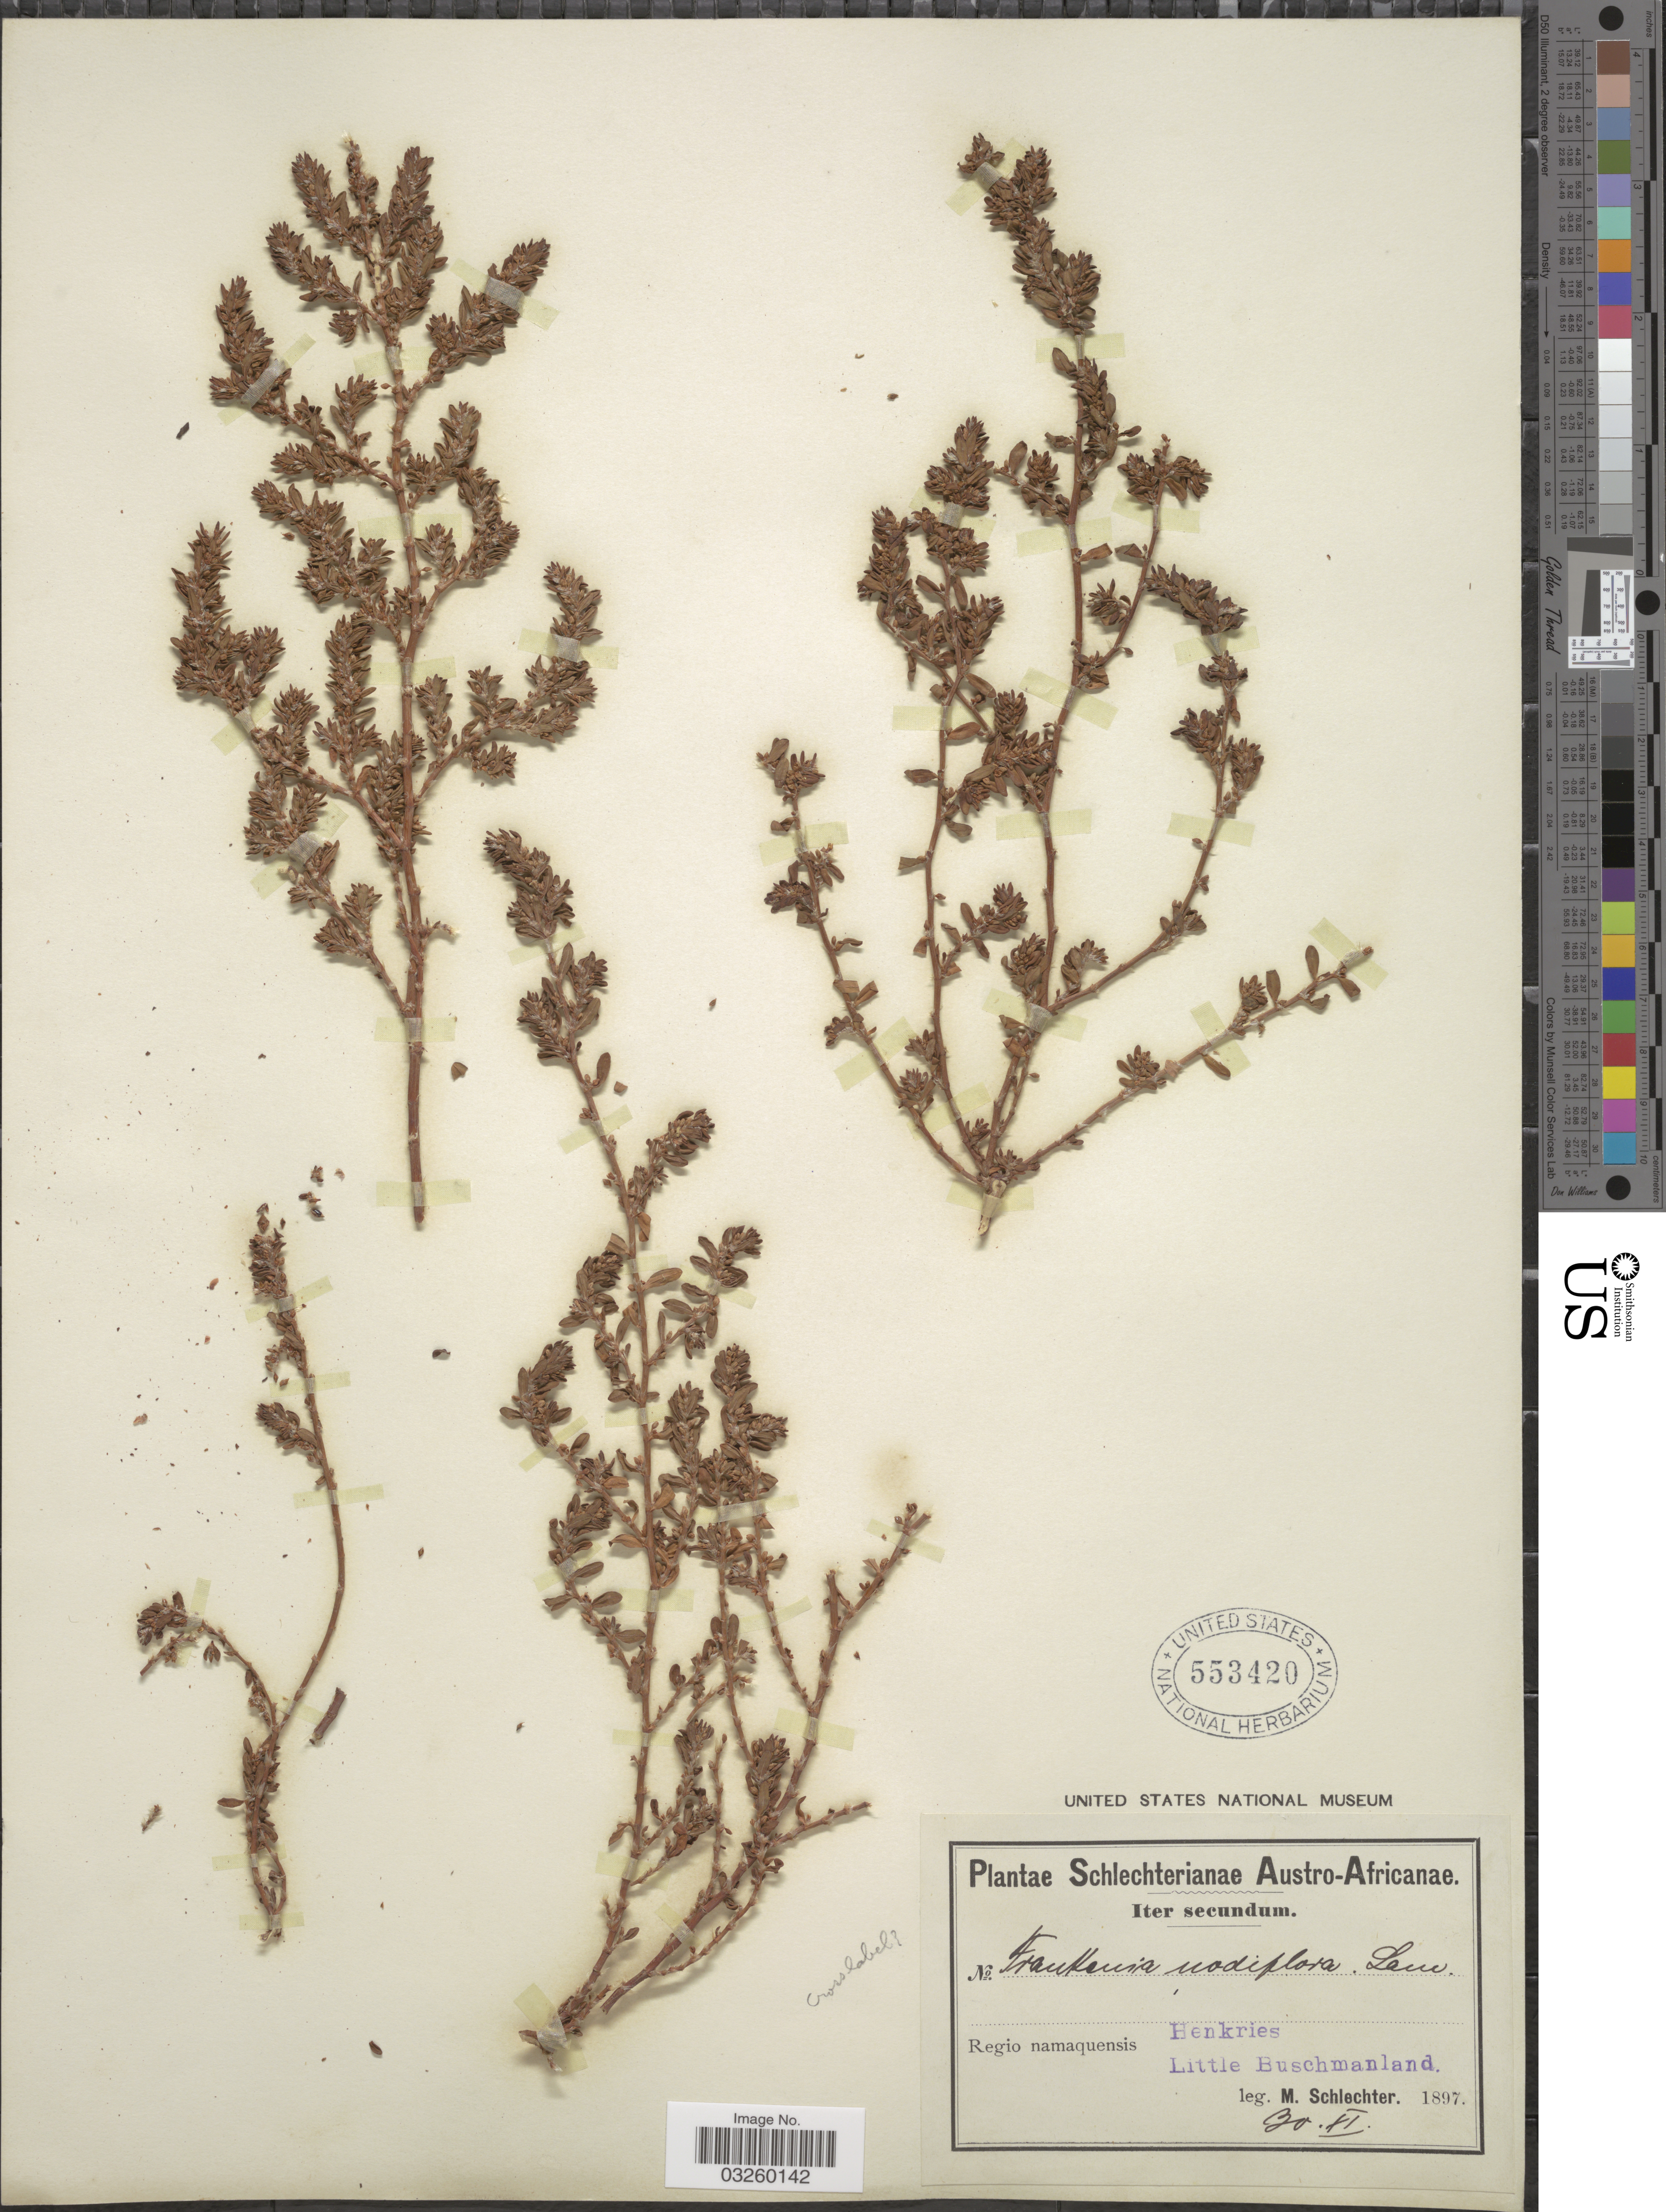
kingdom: Plantae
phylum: Tracheophyta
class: Magnoliopsida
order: Caryophyllales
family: Polygonaceae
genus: Polygonum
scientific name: Polygonum plebeium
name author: R. Br.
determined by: Strong, Mark T., (BOT), Smithsonian Institution - National Museum of Natural History (UNITED STATES)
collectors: M. Schlechter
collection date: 1897-11-30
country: South Africa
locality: Austro-Africanae. Regio namaquensis Henkries Little Bushmanland.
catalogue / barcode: US 553420